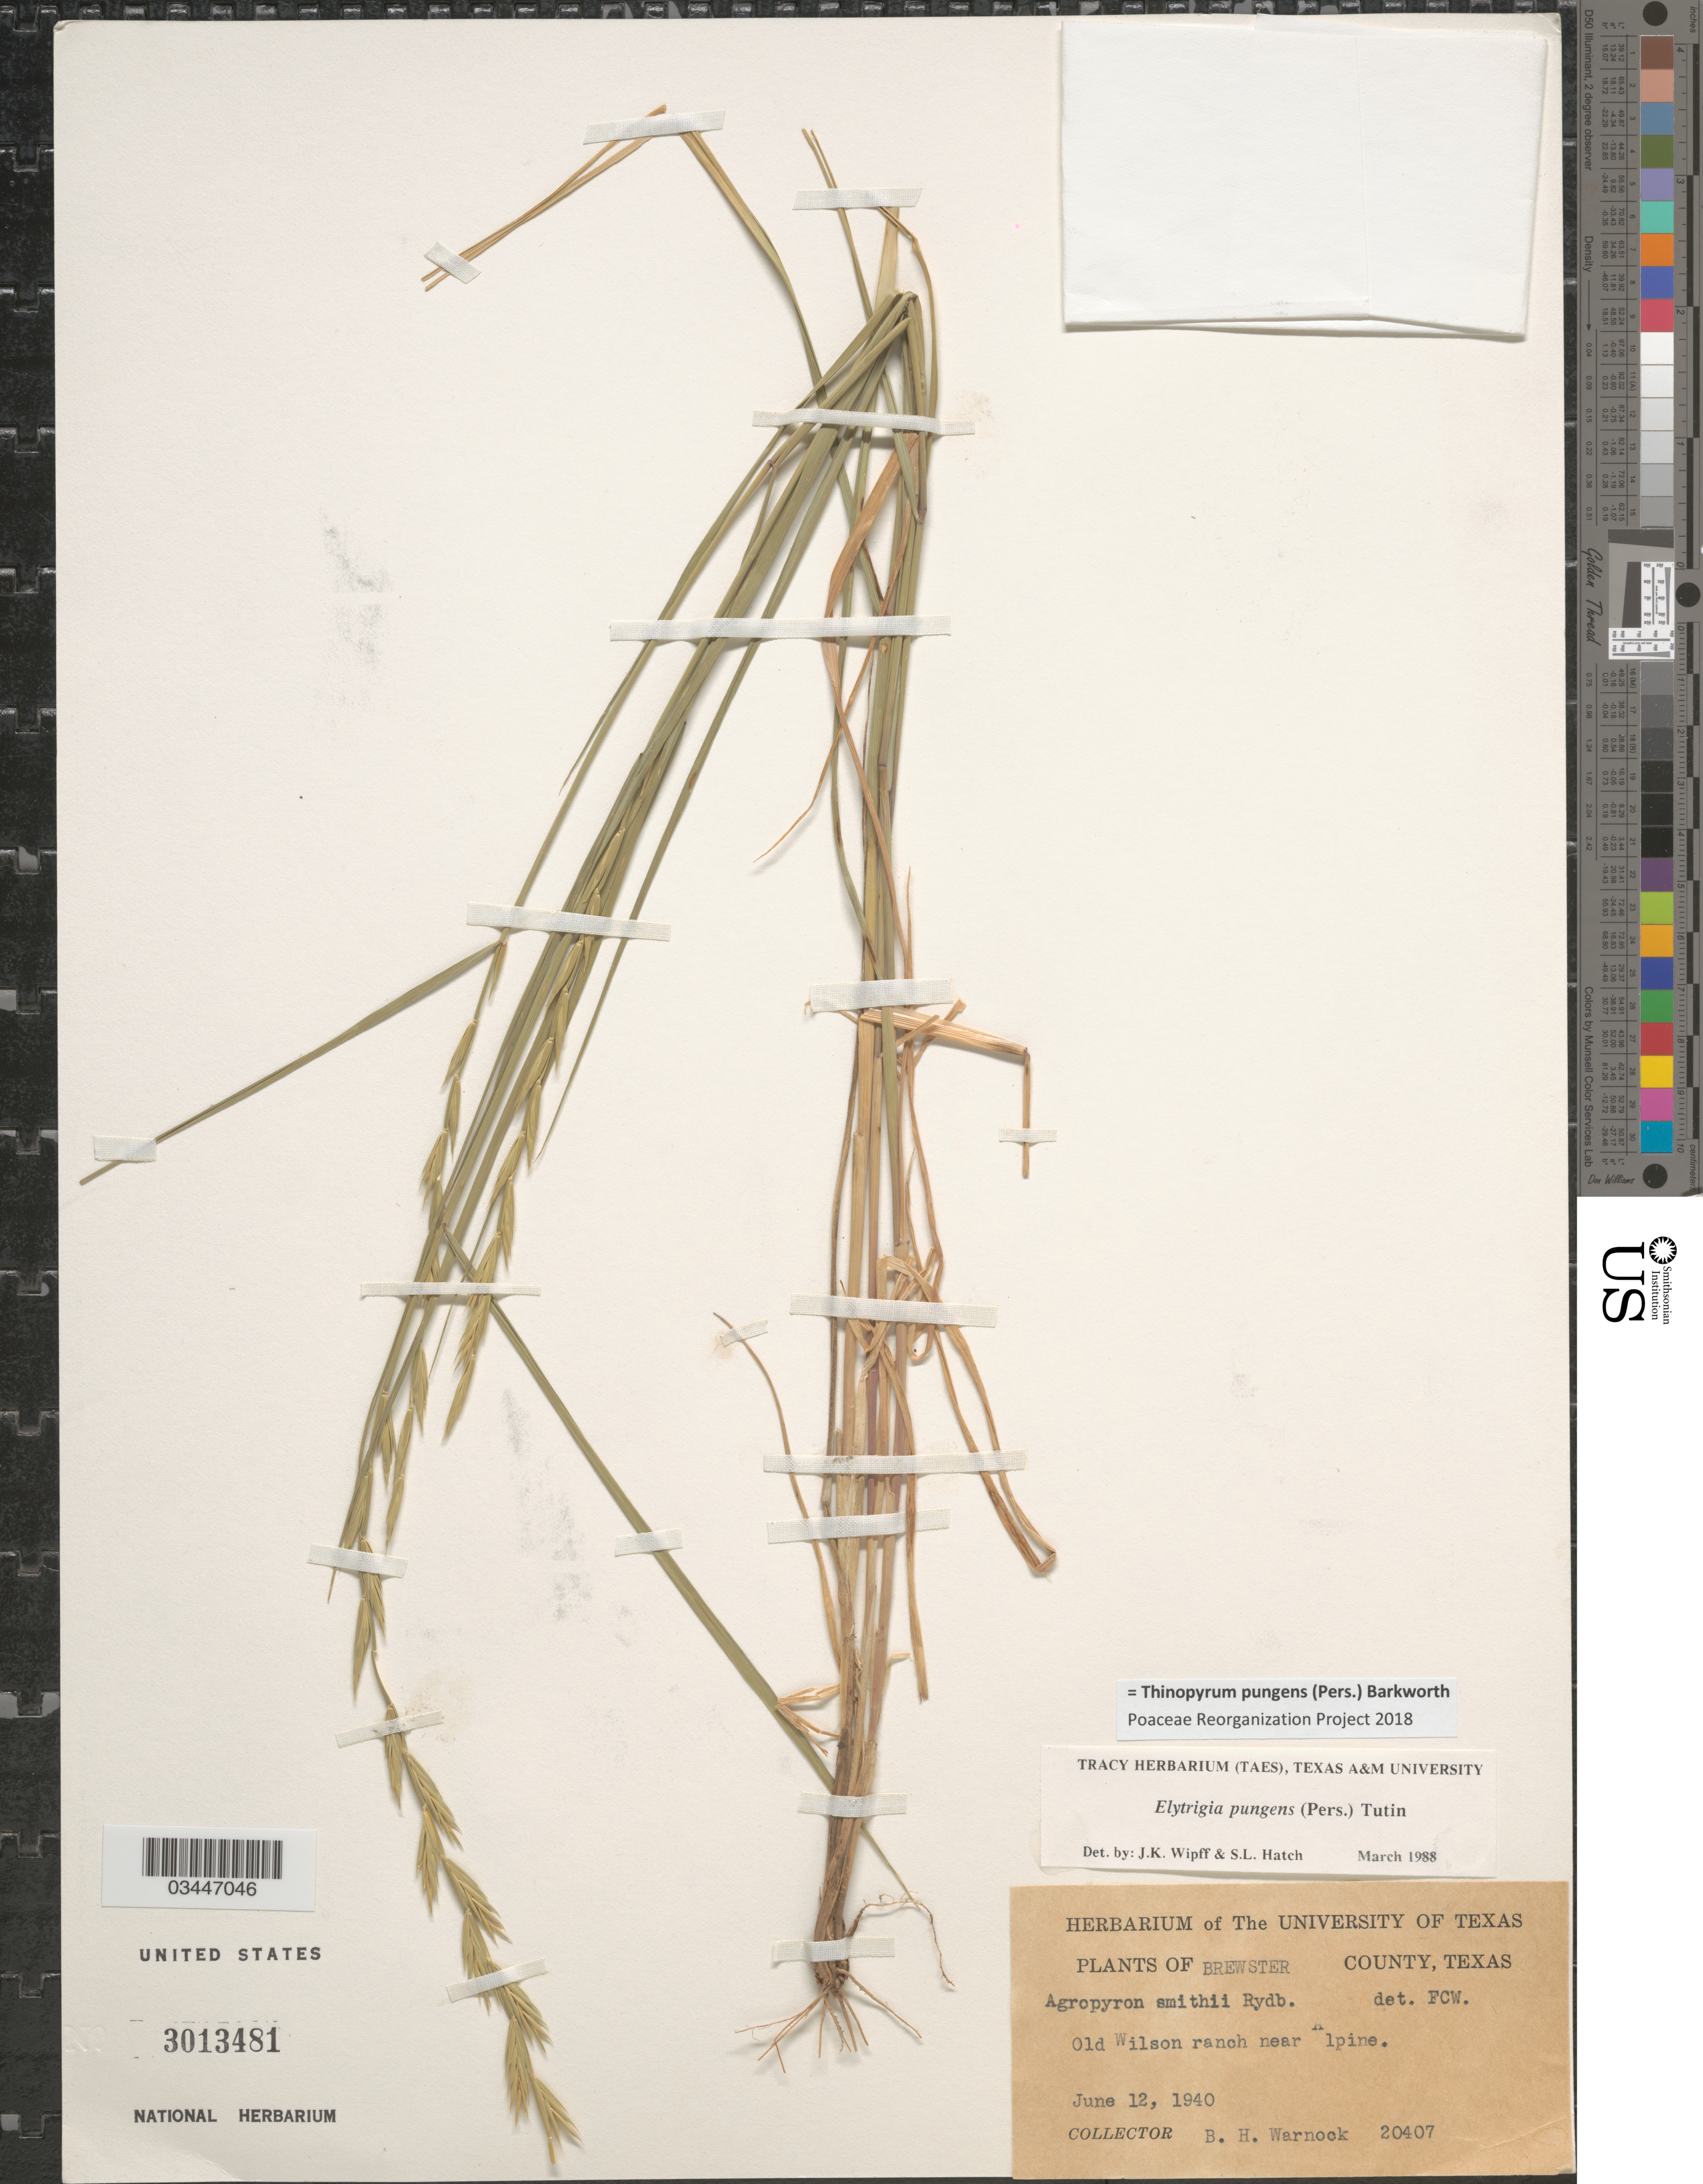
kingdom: Plantae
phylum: Tracheophyta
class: Liliopsida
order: Poales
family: Poaceae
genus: Thinopyrum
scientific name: Thinopyrum pungens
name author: (Pers.) Barkworth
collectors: B. H. Warnock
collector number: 20407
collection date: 1940-06-12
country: United States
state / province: Texas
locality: Brewster County. Old Wilson ranch near Alpine.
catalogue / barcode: US 3013481